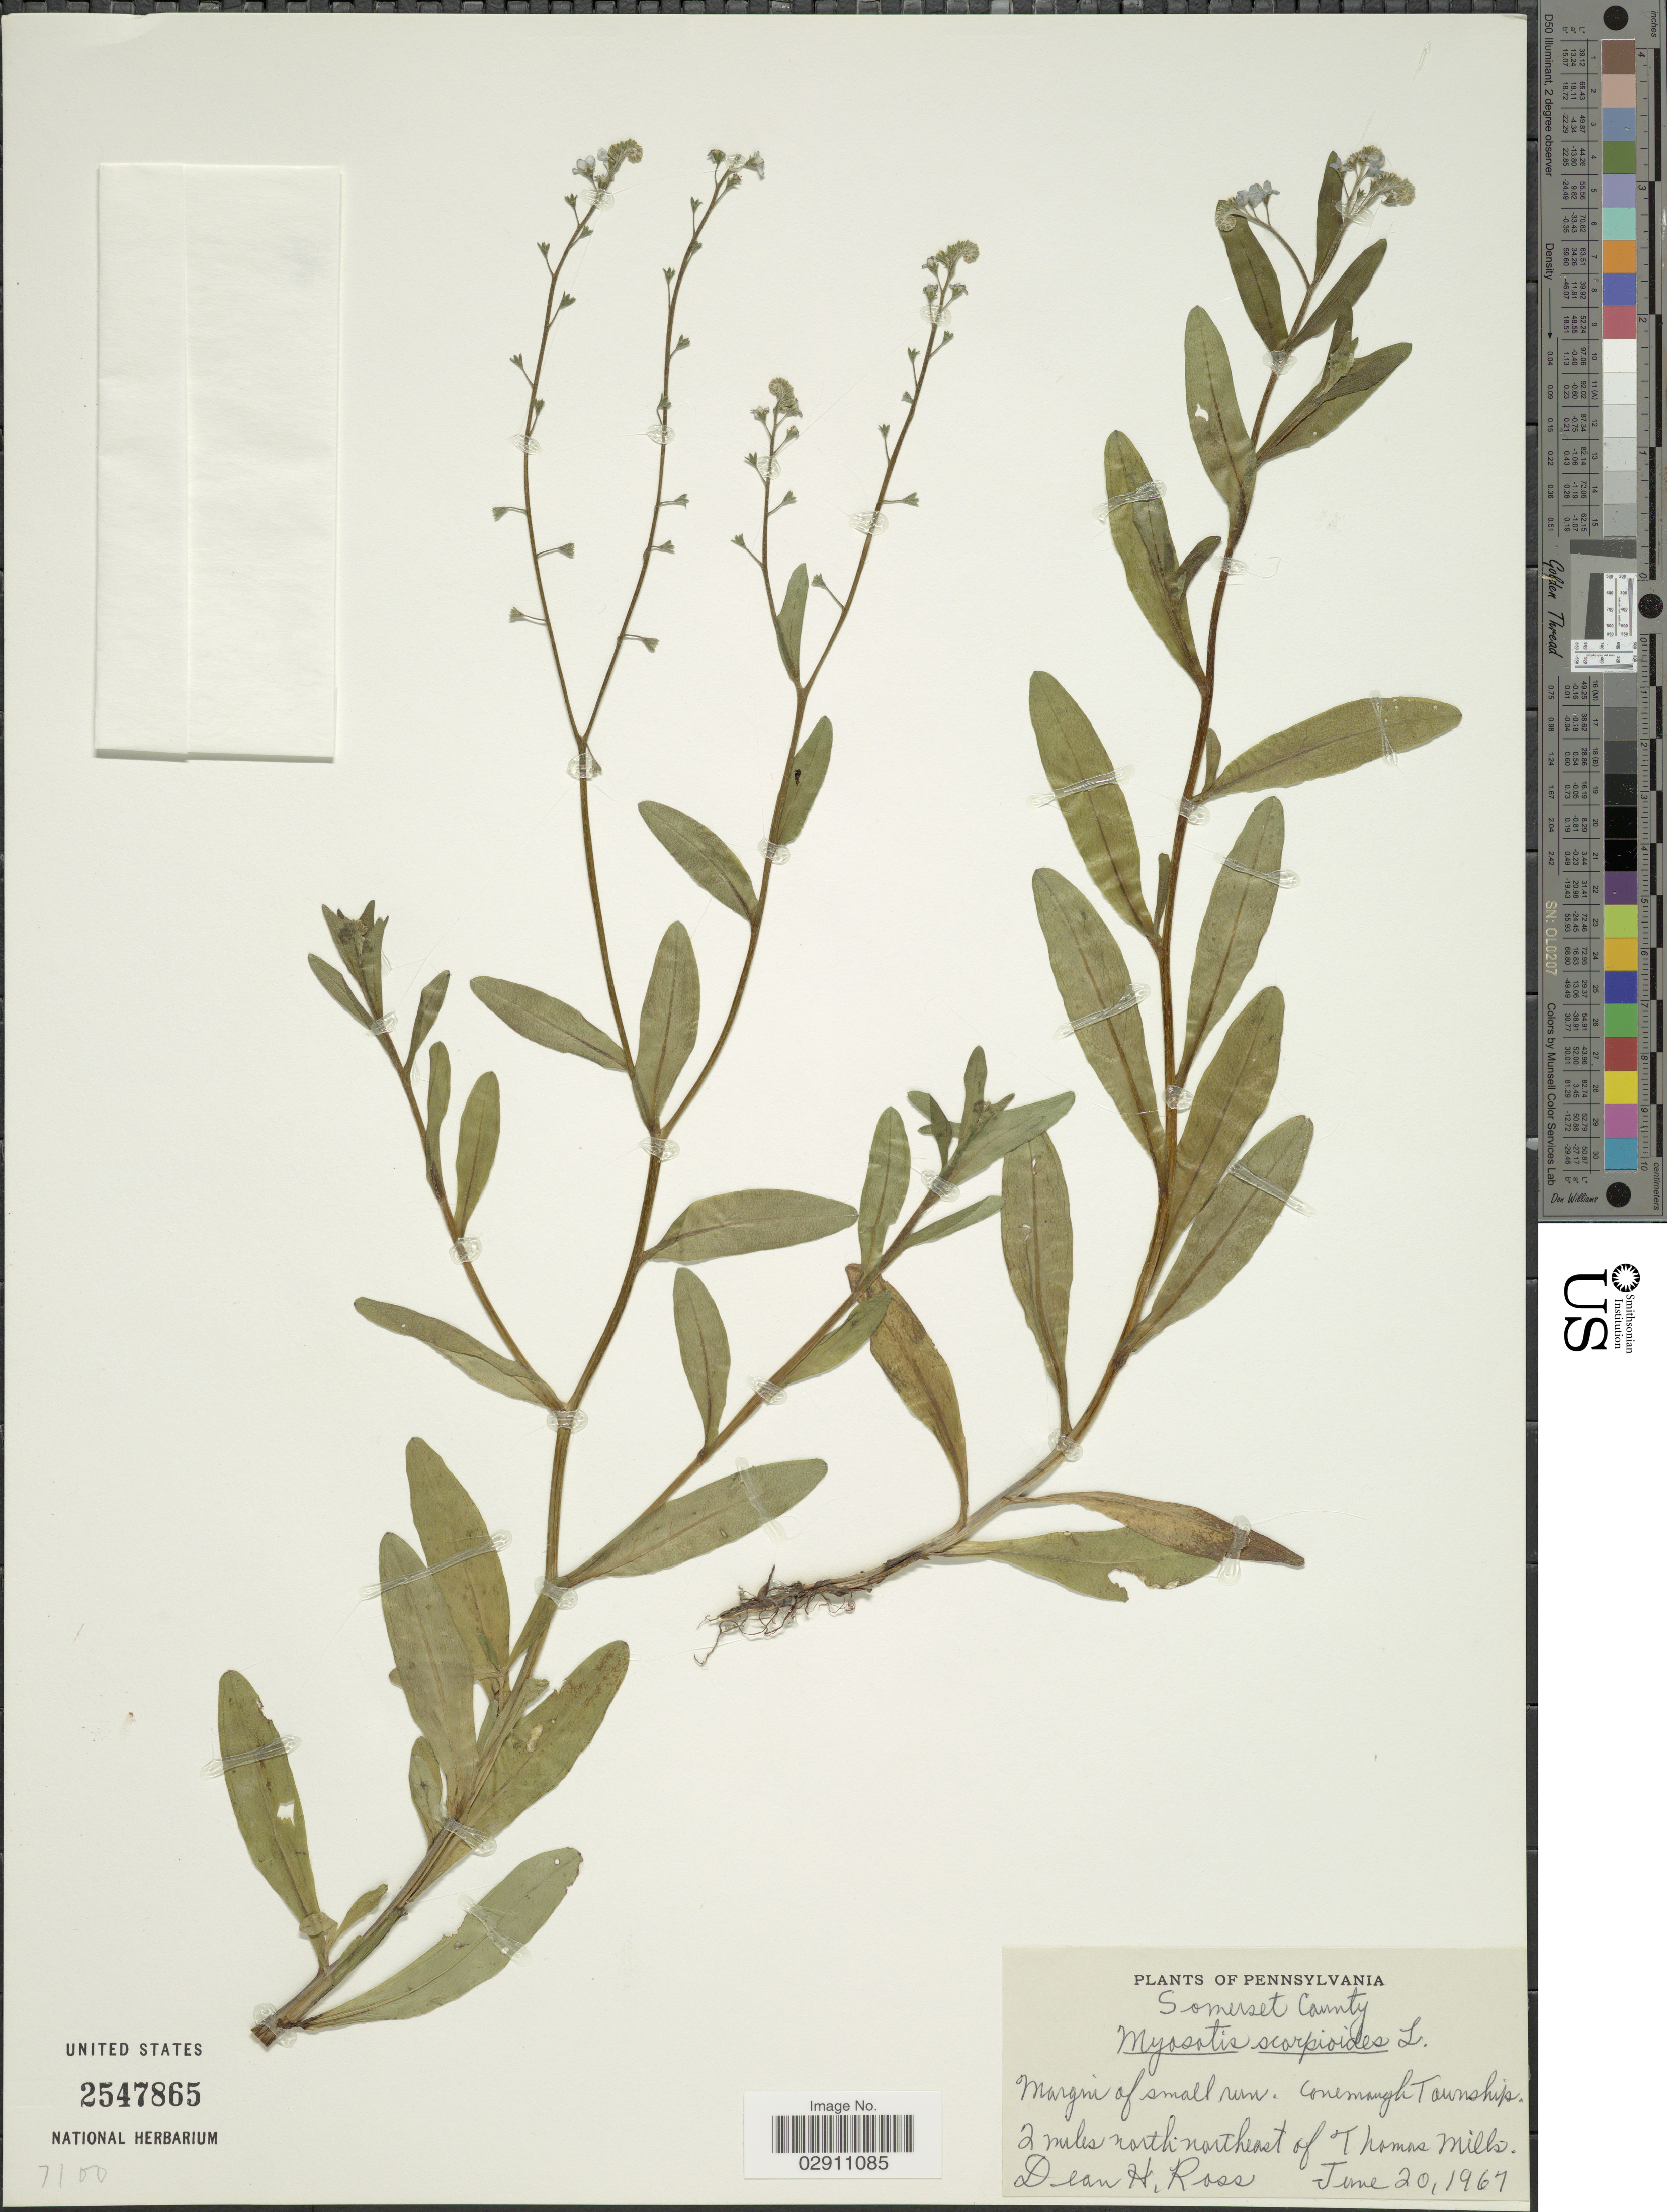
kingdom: Plantae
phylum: Tracheophyta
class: Magnoliopsida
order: Boraginales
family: Boraginaceae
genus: Myosotis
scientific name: Myosotis scorpioides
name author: L.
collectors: D. Ross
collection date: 1967-06-20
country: United States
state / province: Pennsylvania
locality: Somerset county, Conemaugh Township, 2 miles north northeast of Thomas Mills.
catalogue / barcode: US 2547865